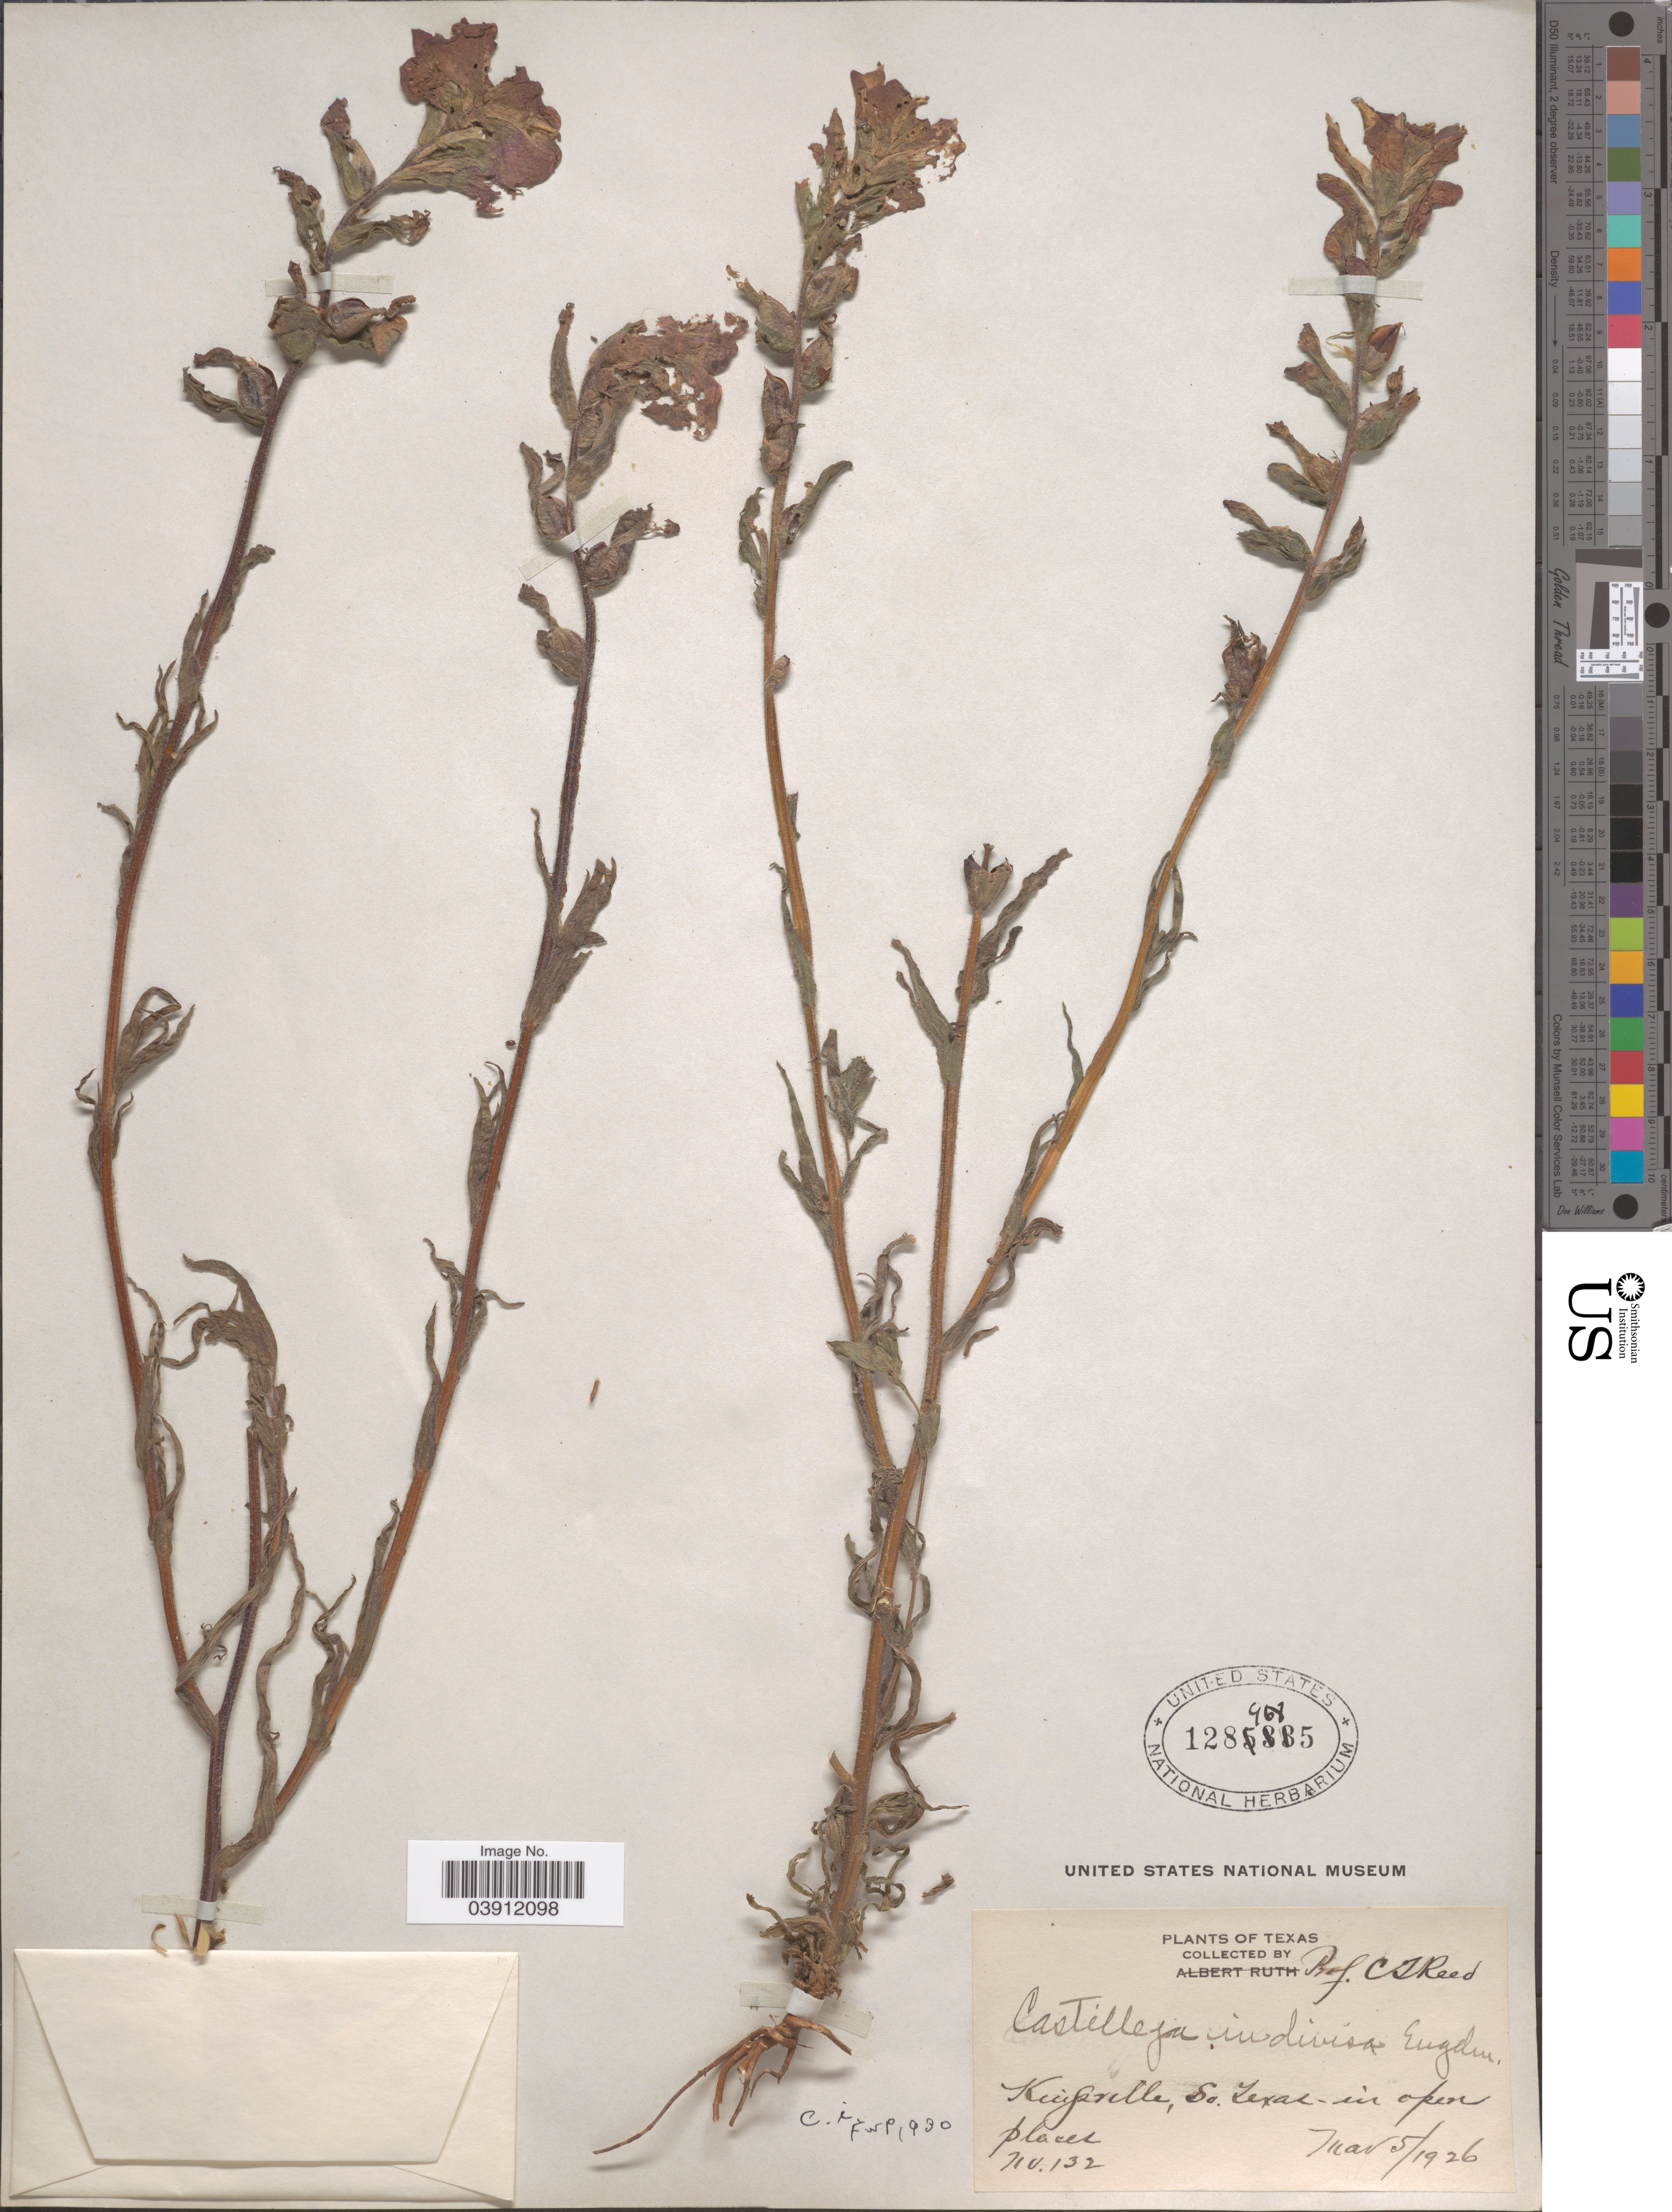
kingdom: Plantae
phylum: Tracheophyta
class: Magnoliopsida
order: Lamiales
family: Orobanchaceae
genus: Castilleja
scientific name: Castilleja indivisa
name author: Engelm. in Engelm. & A. Gray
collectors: C. Reed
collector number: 132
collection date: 1926-03-05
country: United States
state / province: Texas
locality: Knoxville, So. Texas.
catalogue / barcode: US 1289685